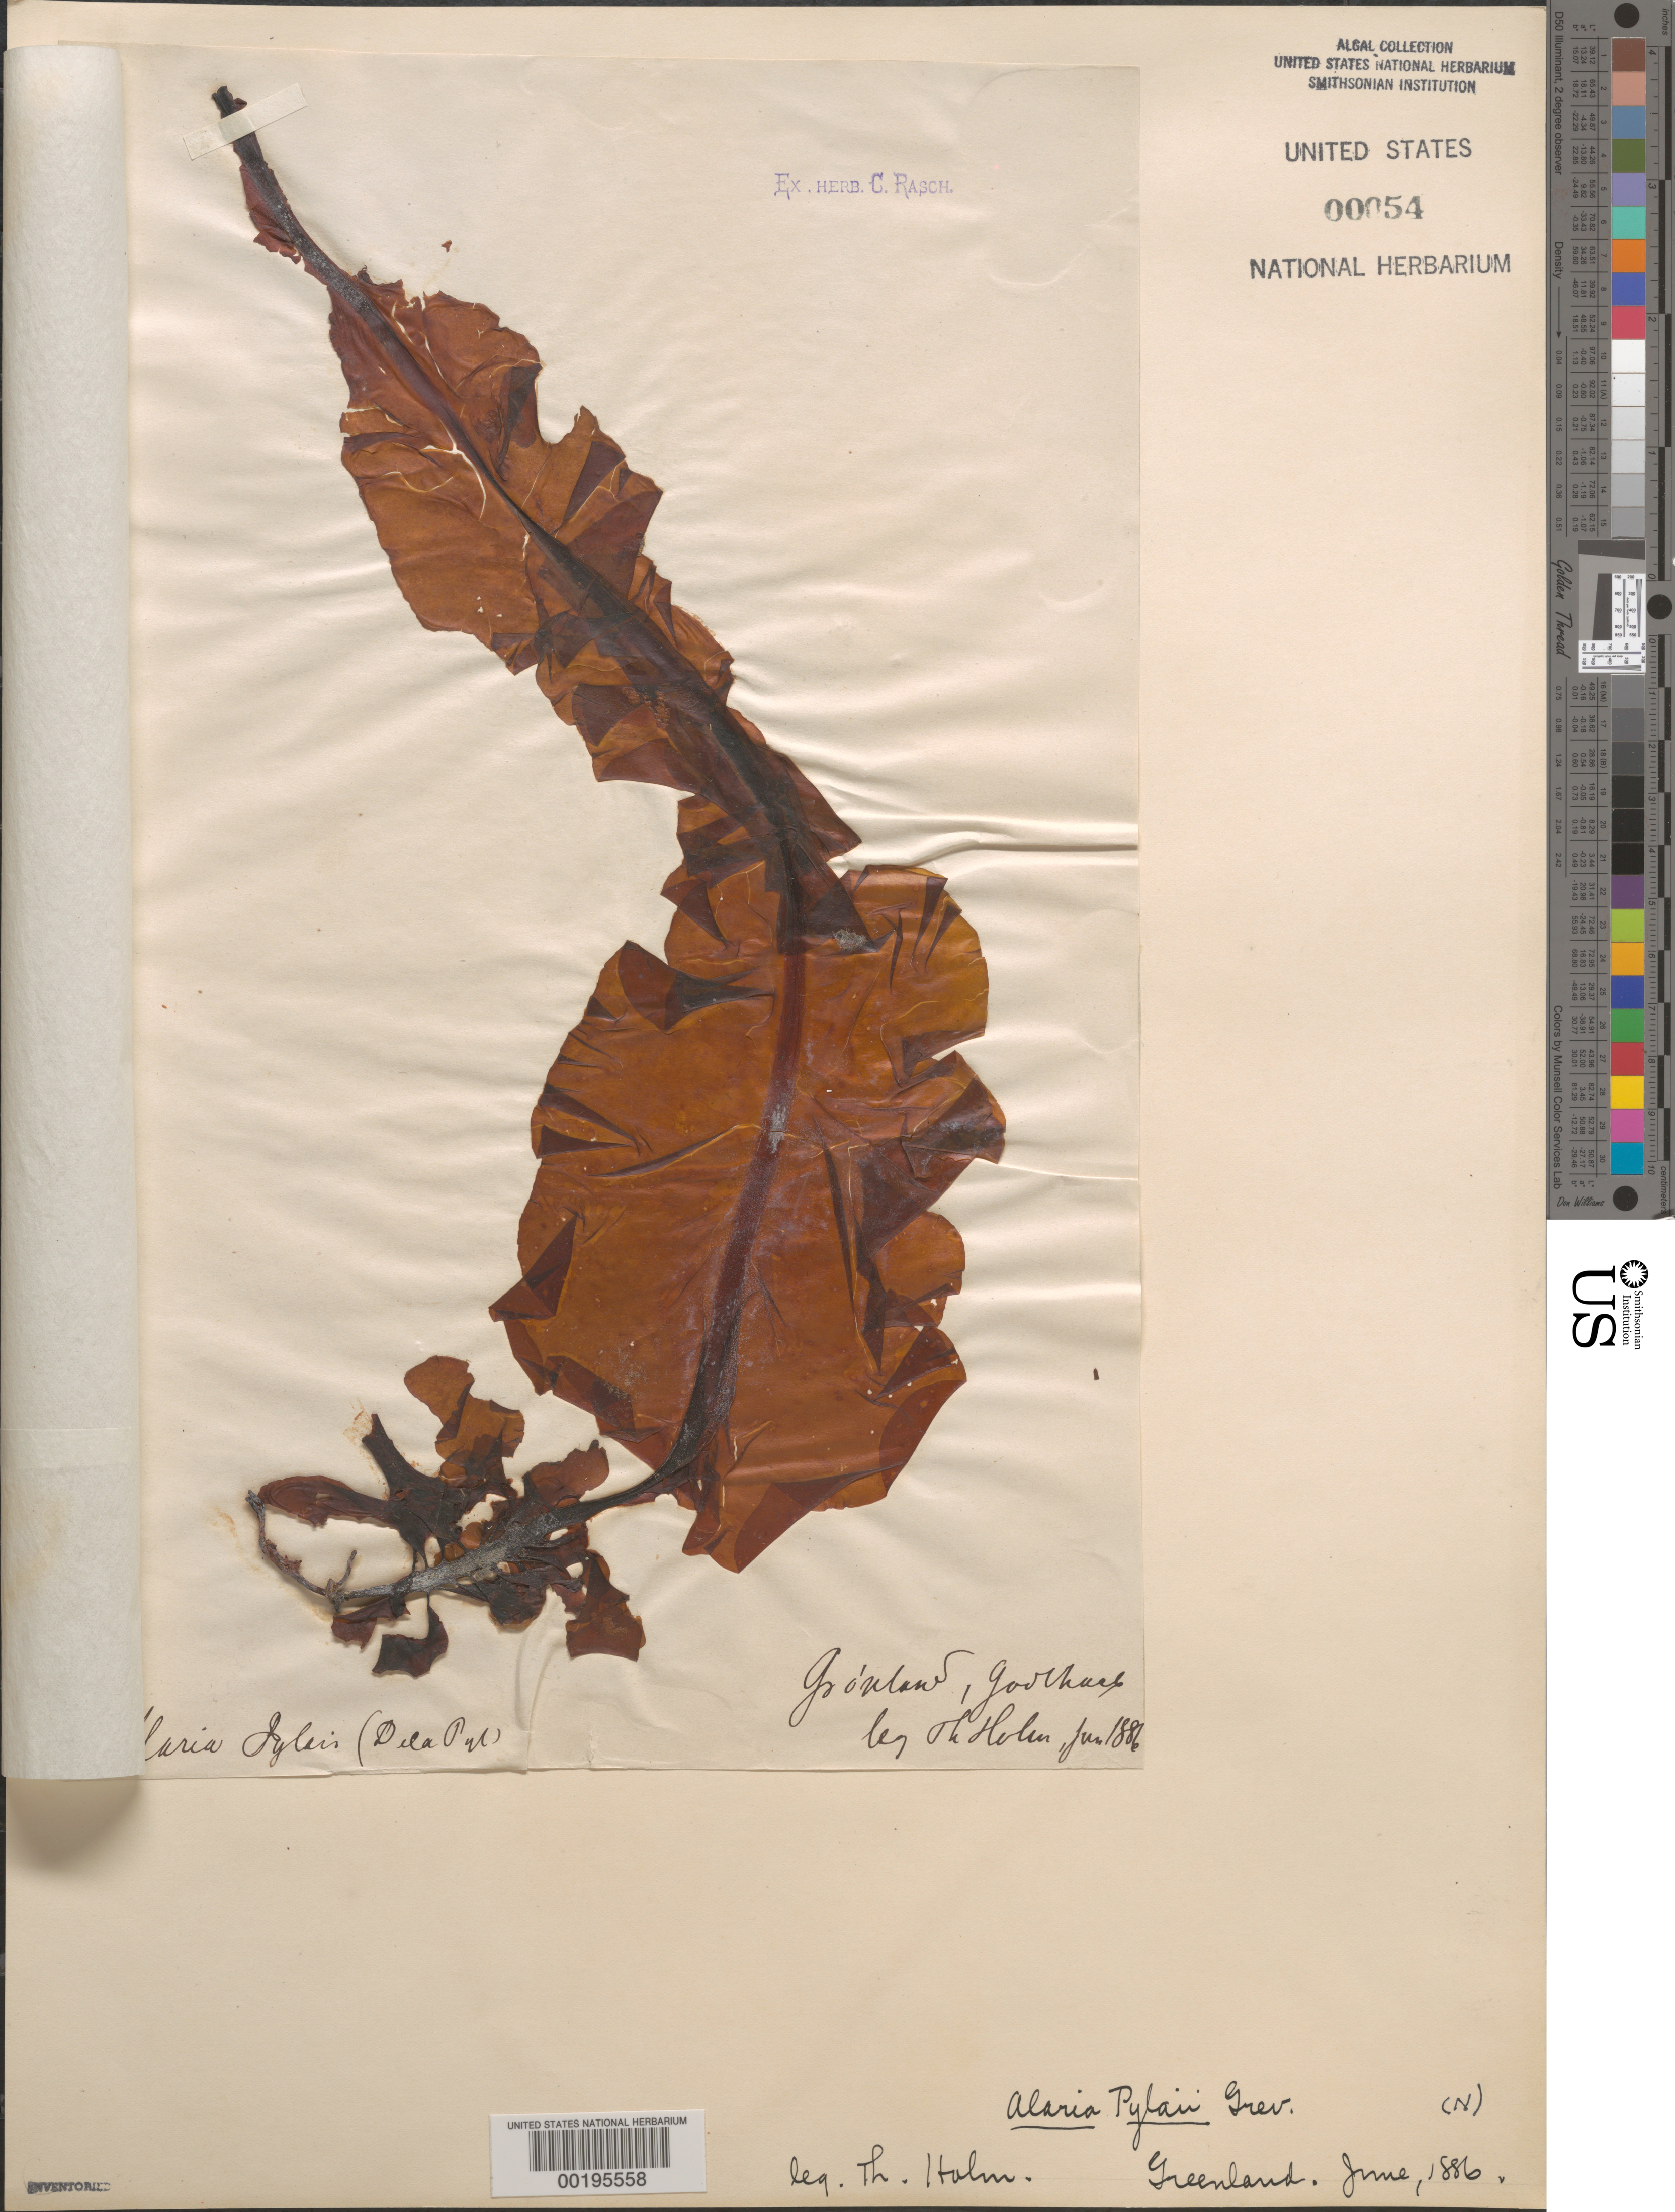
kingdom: Chromista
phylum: Ochrophyta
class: Phaeophyceae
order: Laminariales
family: Alariaceae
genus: Alaria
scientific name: Alaria pylaii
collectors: T. Holm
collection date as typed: Jun 1886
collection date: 1886-06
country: Greenland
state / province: Vestgronland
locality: Godthaab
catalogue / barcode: US 54